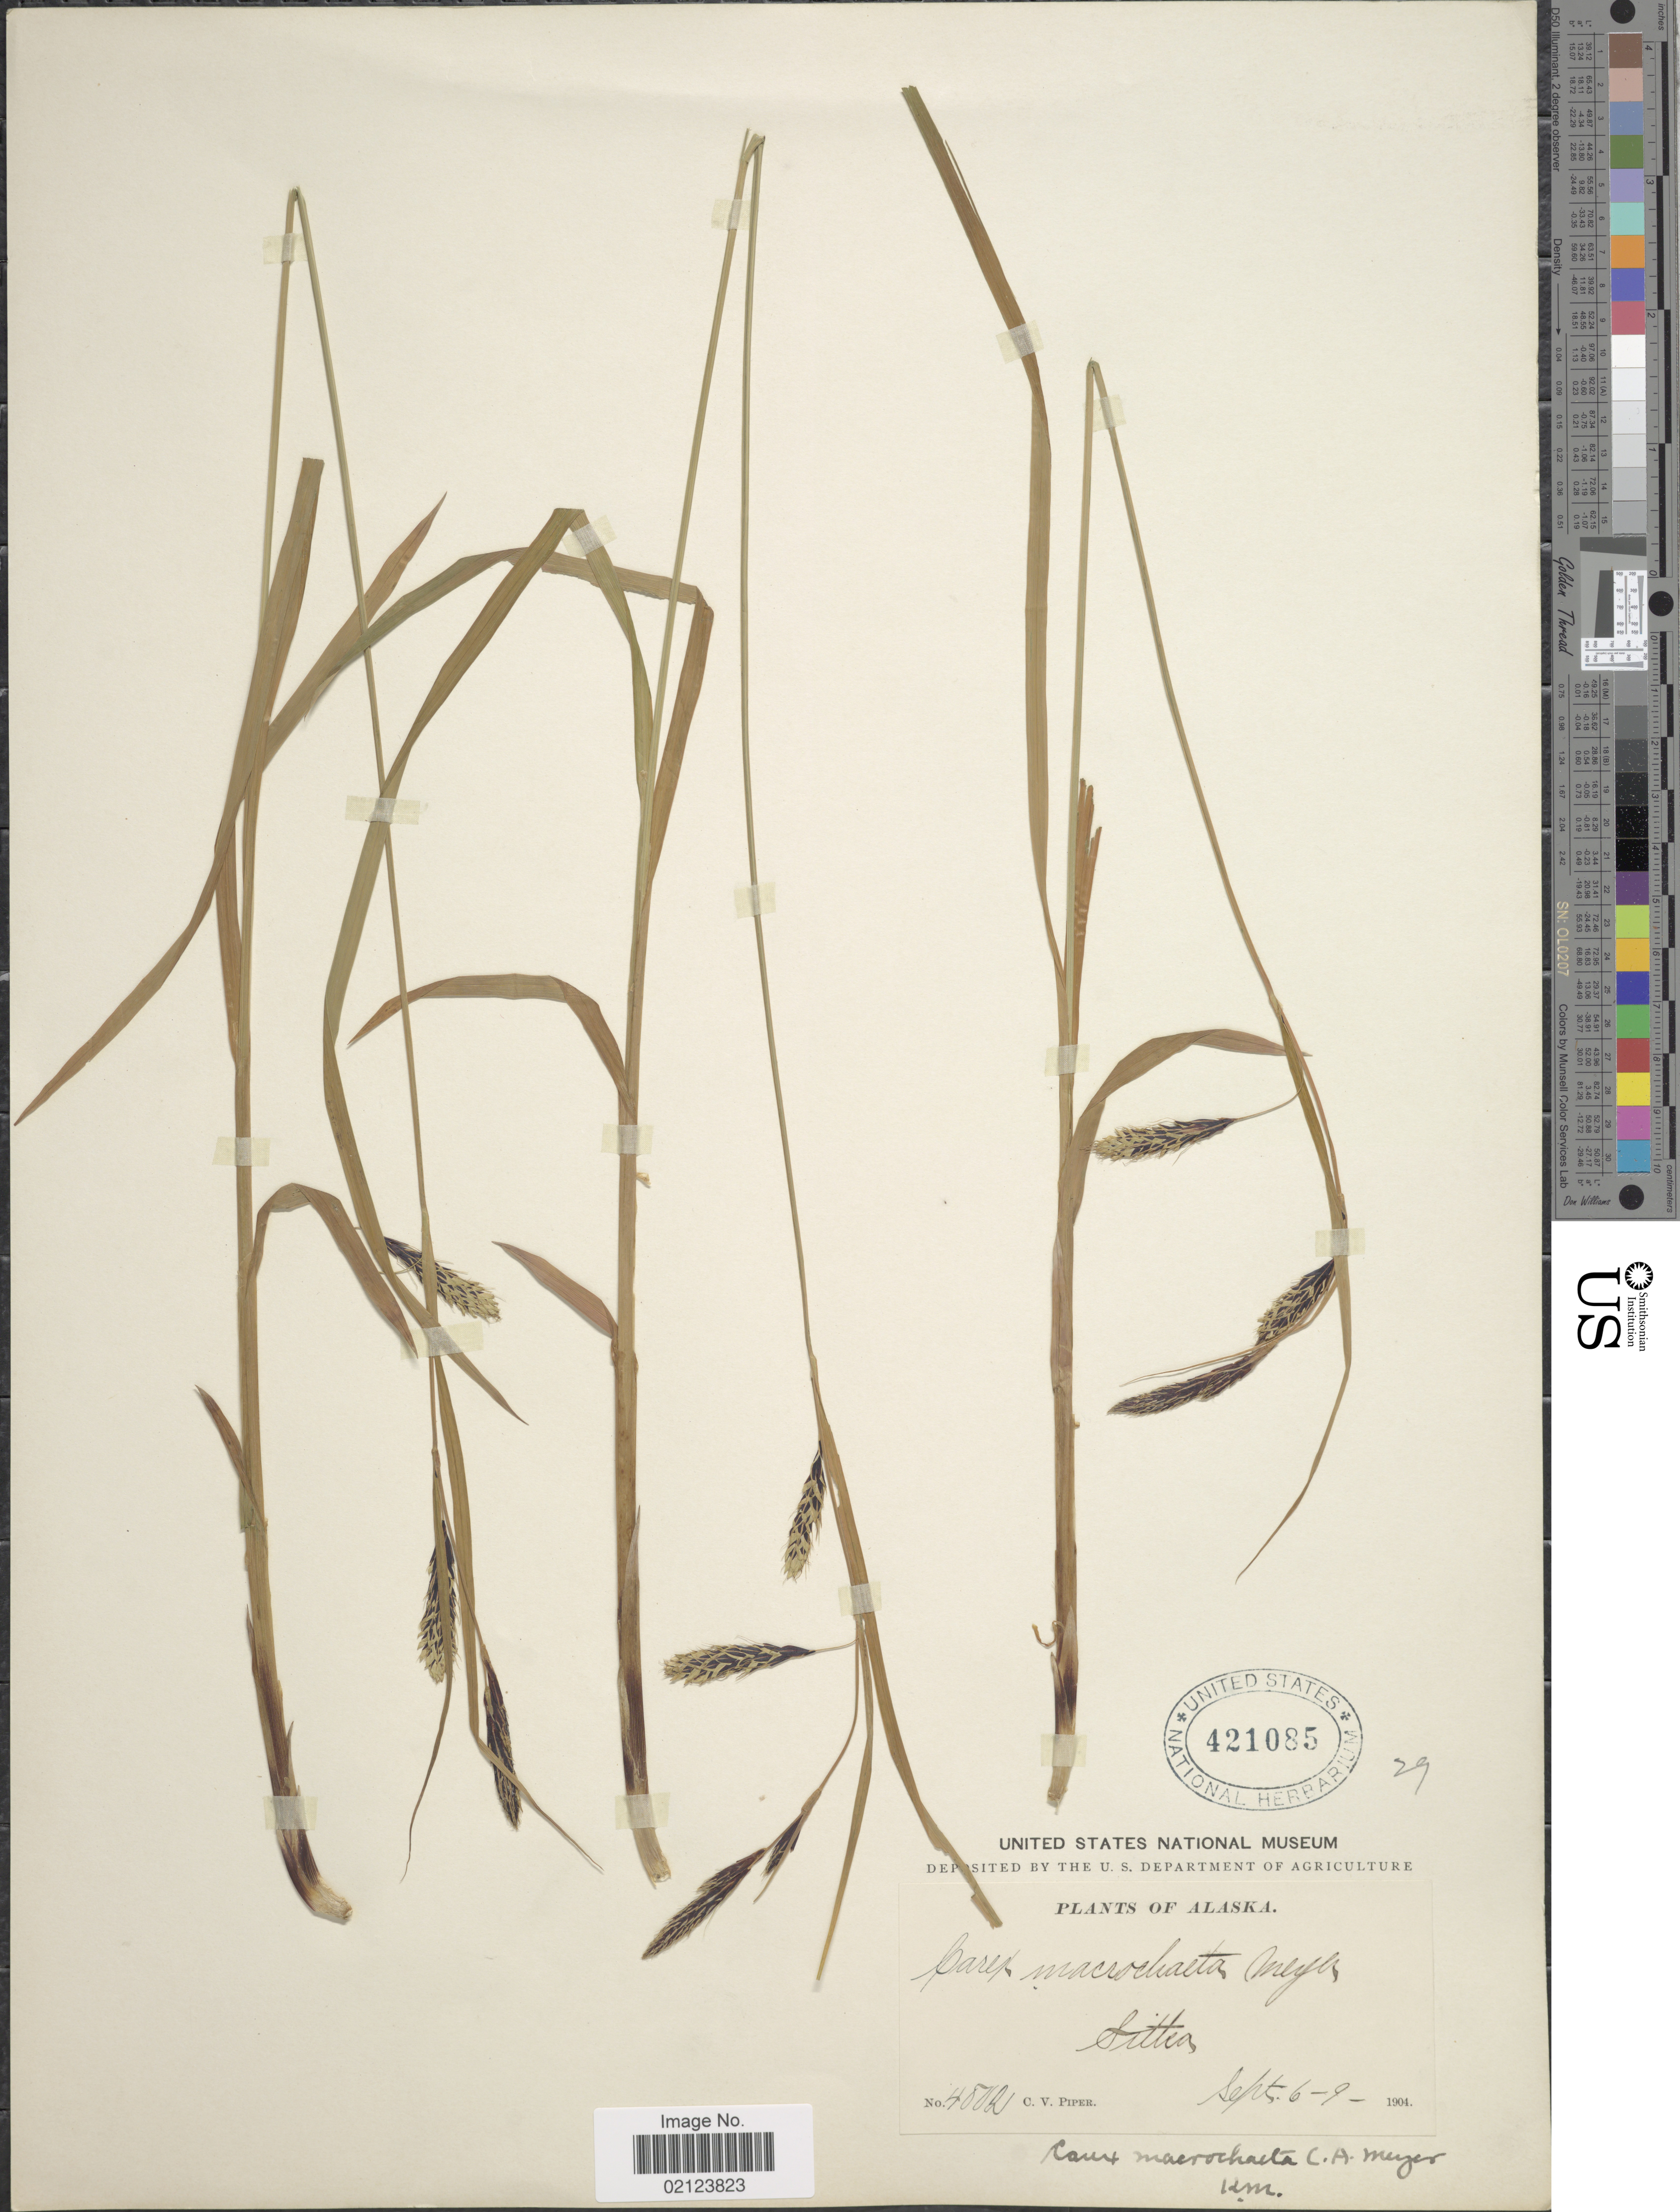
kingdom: Plantae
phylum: Tracheophyta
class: Liliopsida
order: Poales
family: Cyperaceae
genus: Carex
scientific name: Carex macrochaeta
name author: C.A. Mey.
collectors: C. V. Piper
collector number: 4802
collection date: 1904-09-06/1904-09-09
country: United States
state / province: Alaska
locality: Sitka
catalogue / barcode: US 421085